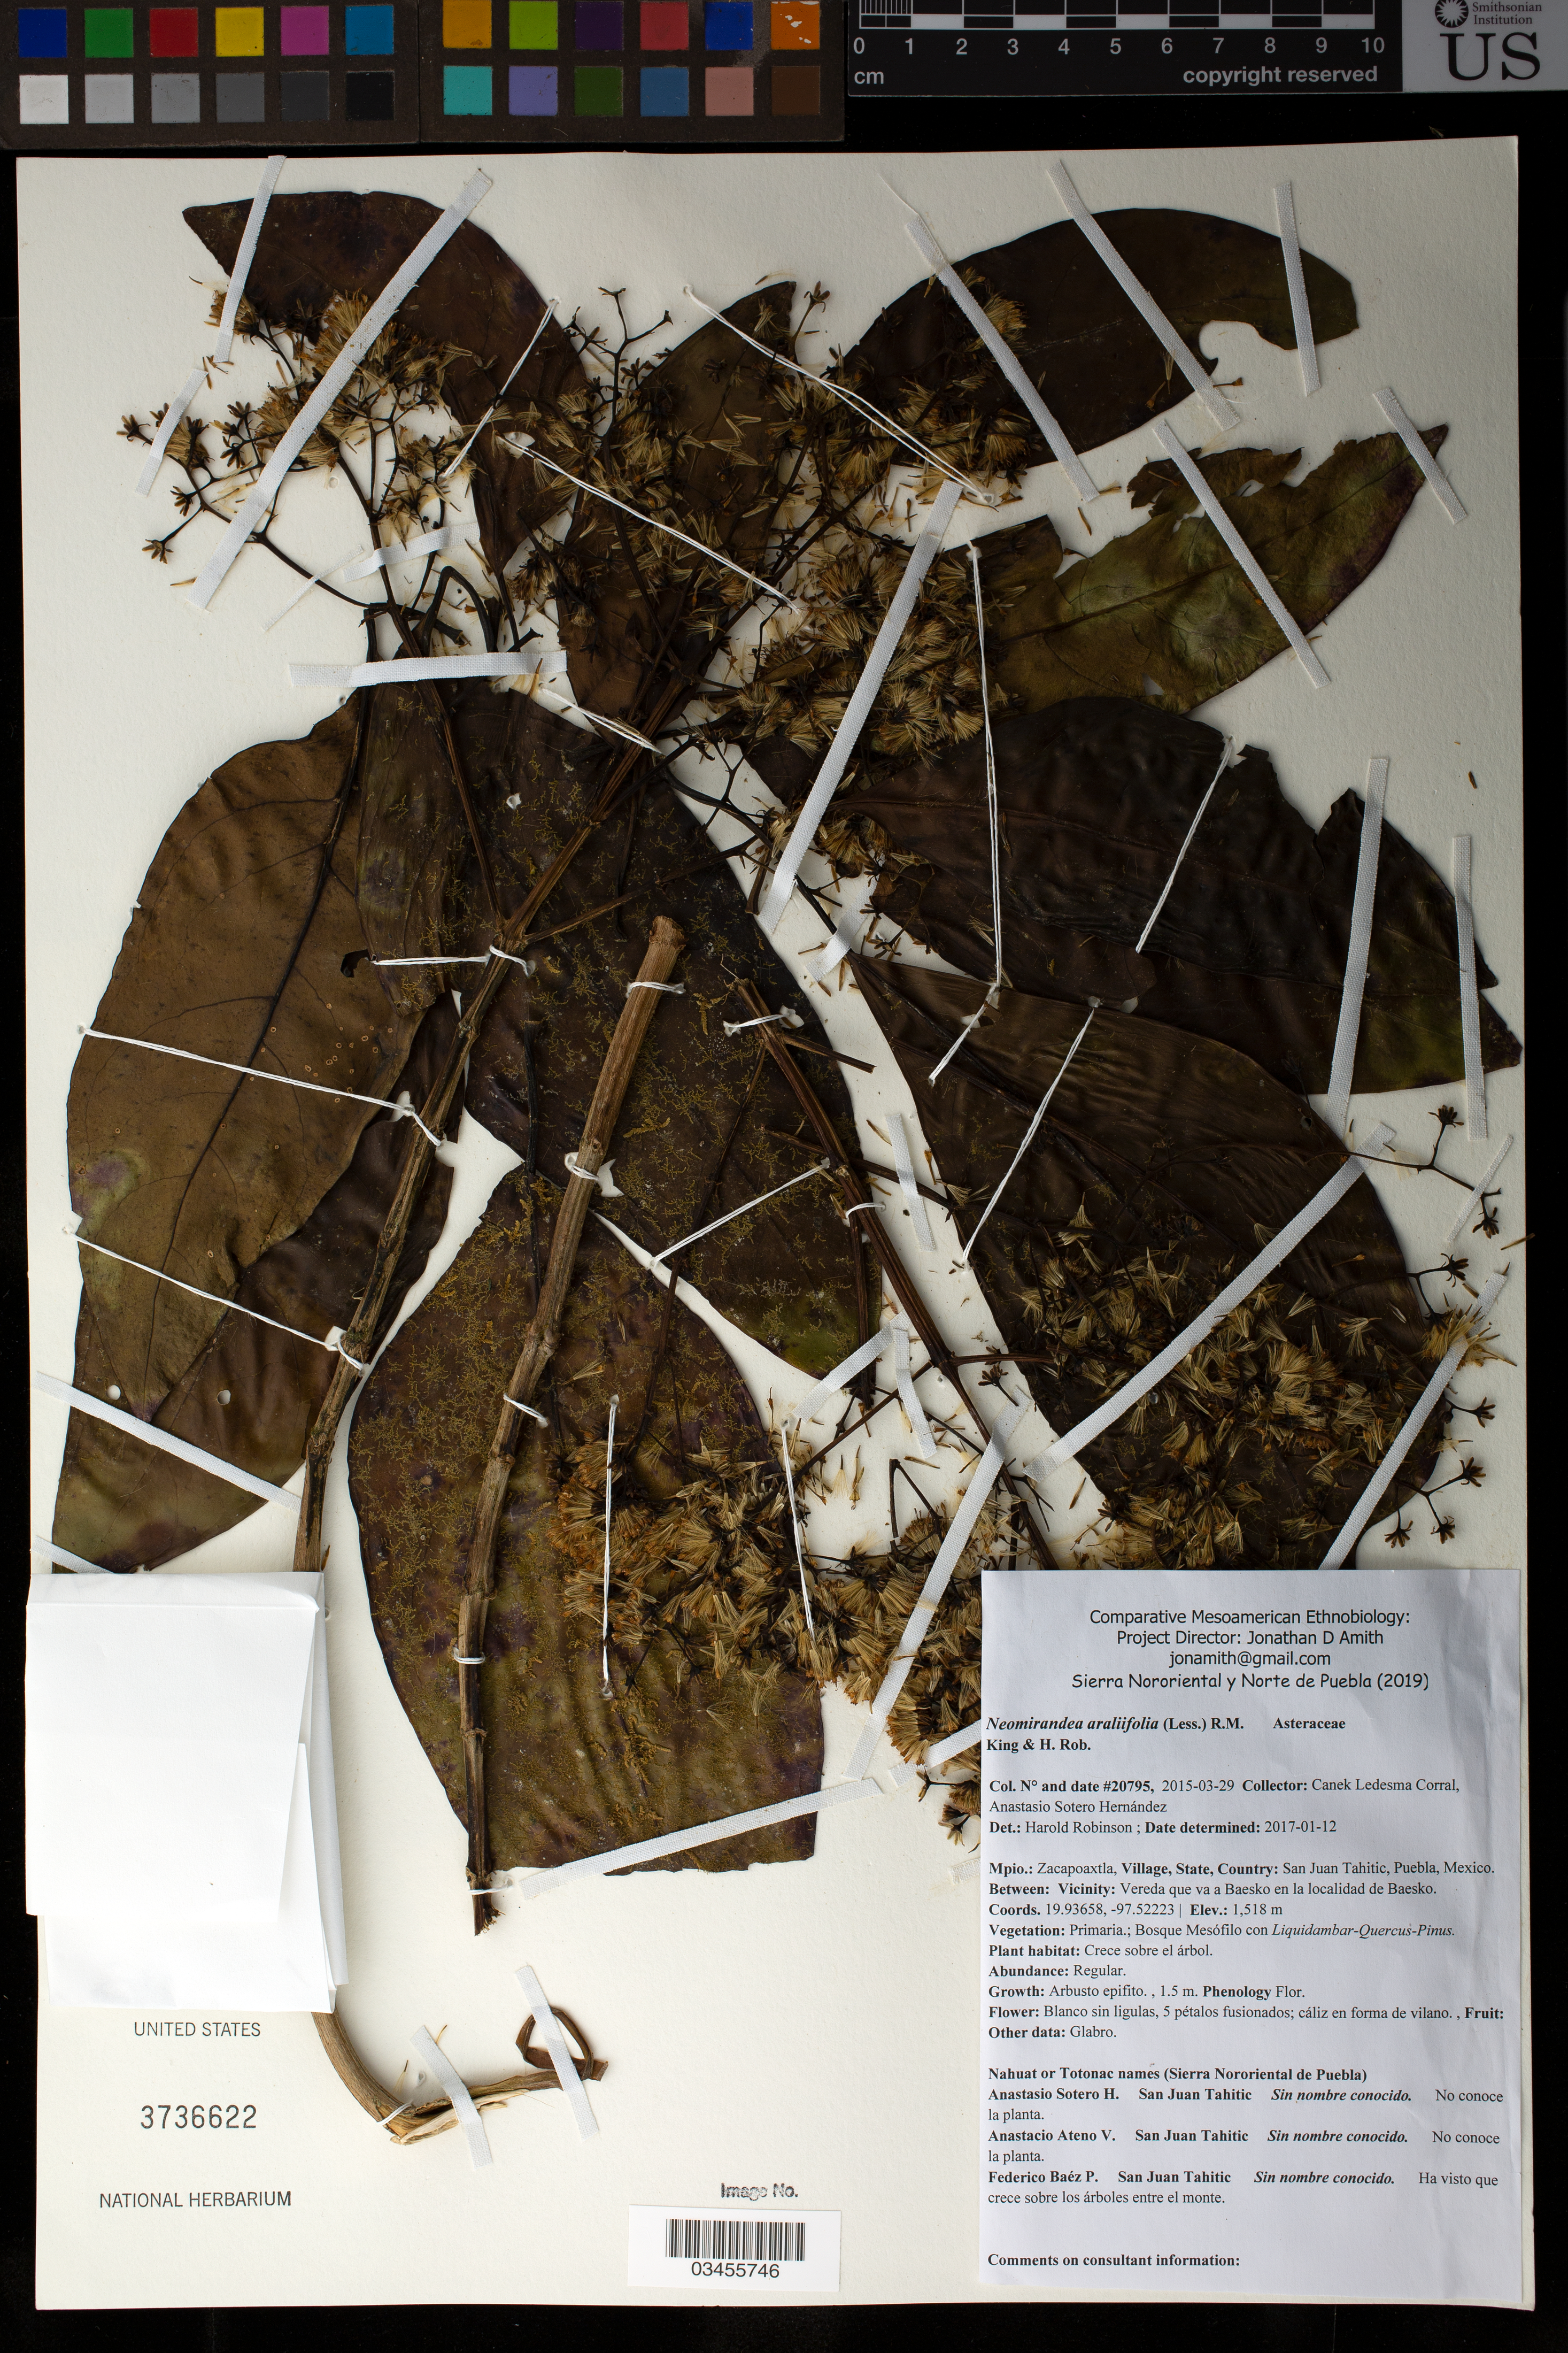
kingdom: Plantae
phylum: Tracheophyta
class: Magnoliopsida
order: Asterales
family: Asteraceae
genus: Neomirandea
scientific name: Neomirandea araliifolia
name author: (Less.) R.M. King & H. Rob.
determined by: Robinson, Harold E., (US)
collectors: Canek Ledesma C. & A. Sotero H.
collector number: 20795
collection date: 2015-03-29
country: México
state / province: Puebla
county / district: Zacapoaxtla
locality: PUEBLO: San Juan Tahitic; LOCALIDAD EXACTA: Vereda que va a Baesko en la localidad de Baesko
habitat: Bosque mesófilo con Liquidambar-Quercus-Pinus | Crece sobre el árbol.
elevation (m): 1518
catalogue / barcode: US 3736622